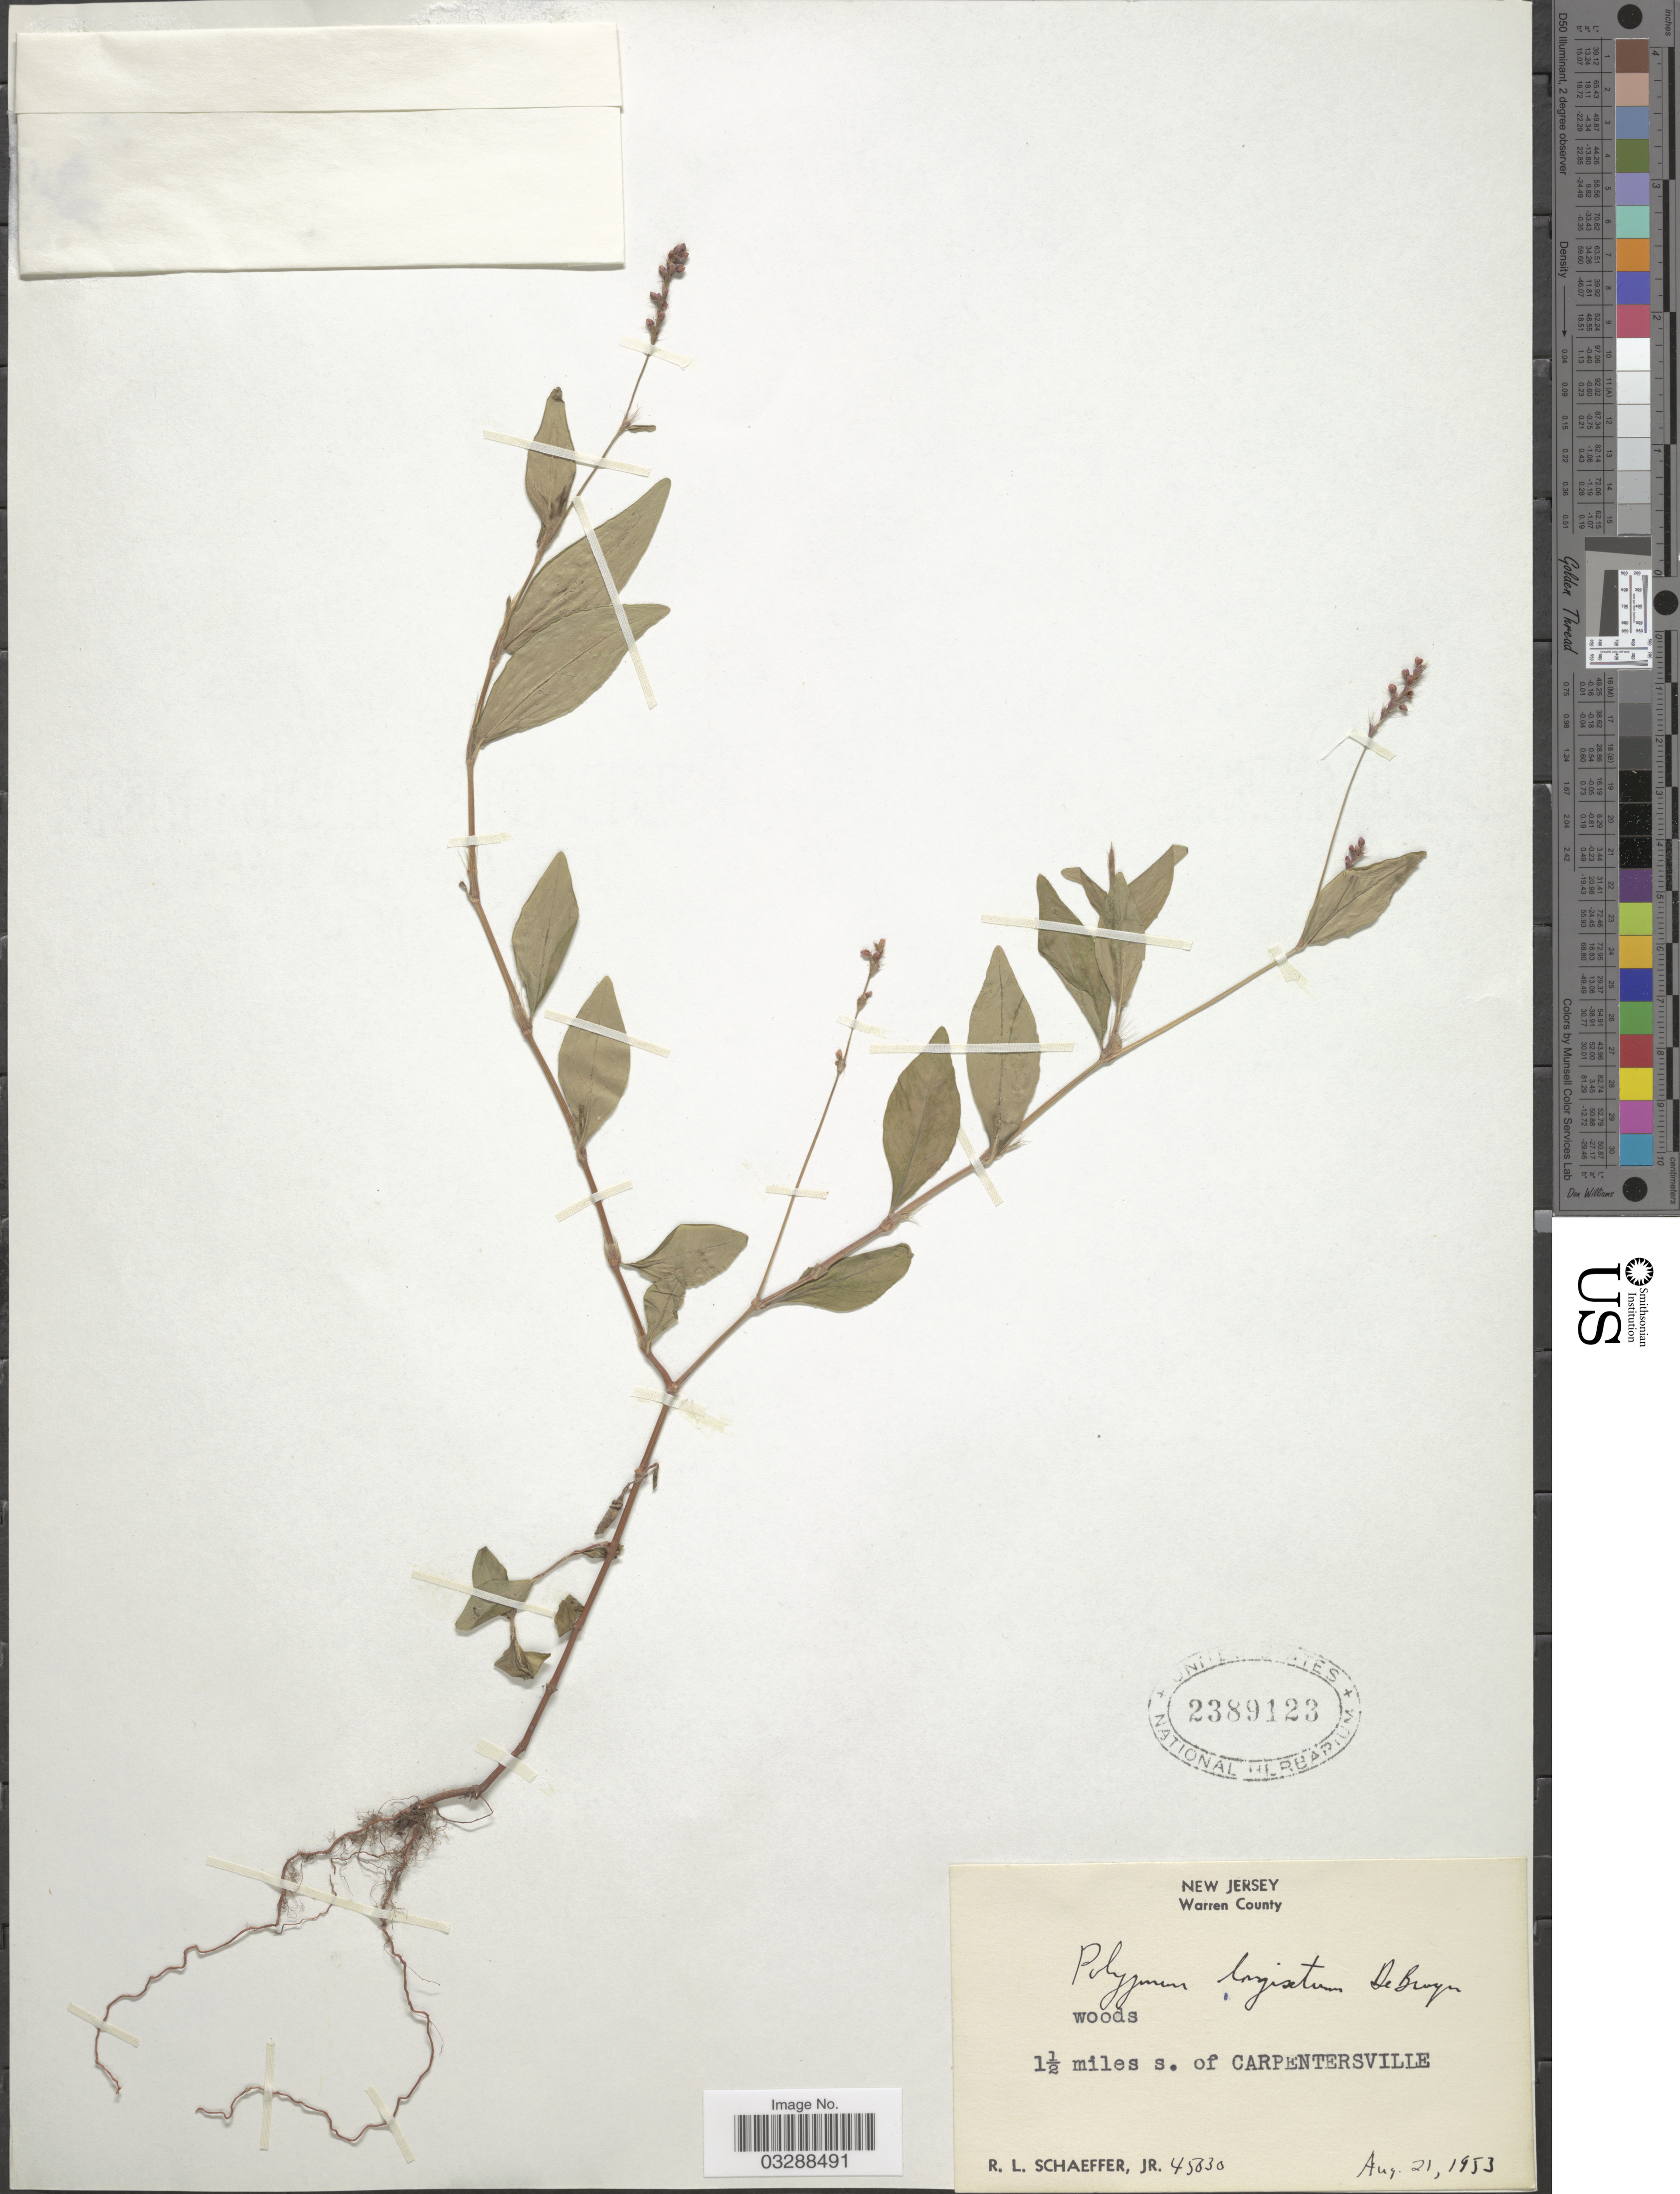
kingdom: Plantae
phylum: Tracheophyta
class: Magnoliopsida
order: Caryophyllales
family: Polygonaceae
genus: Persicaria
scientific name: Persicaria longiseta (Bruijn) Kitag.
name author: (Bruijn &) Kitag.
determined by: Atha, D. E.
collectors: R. L. Schaeffer Jr.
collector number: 45030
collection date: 1953-08-21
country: United States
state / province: New Jersey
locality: Warren County. 1½ miles s. of Carpentersville.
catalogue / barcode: US 2389123